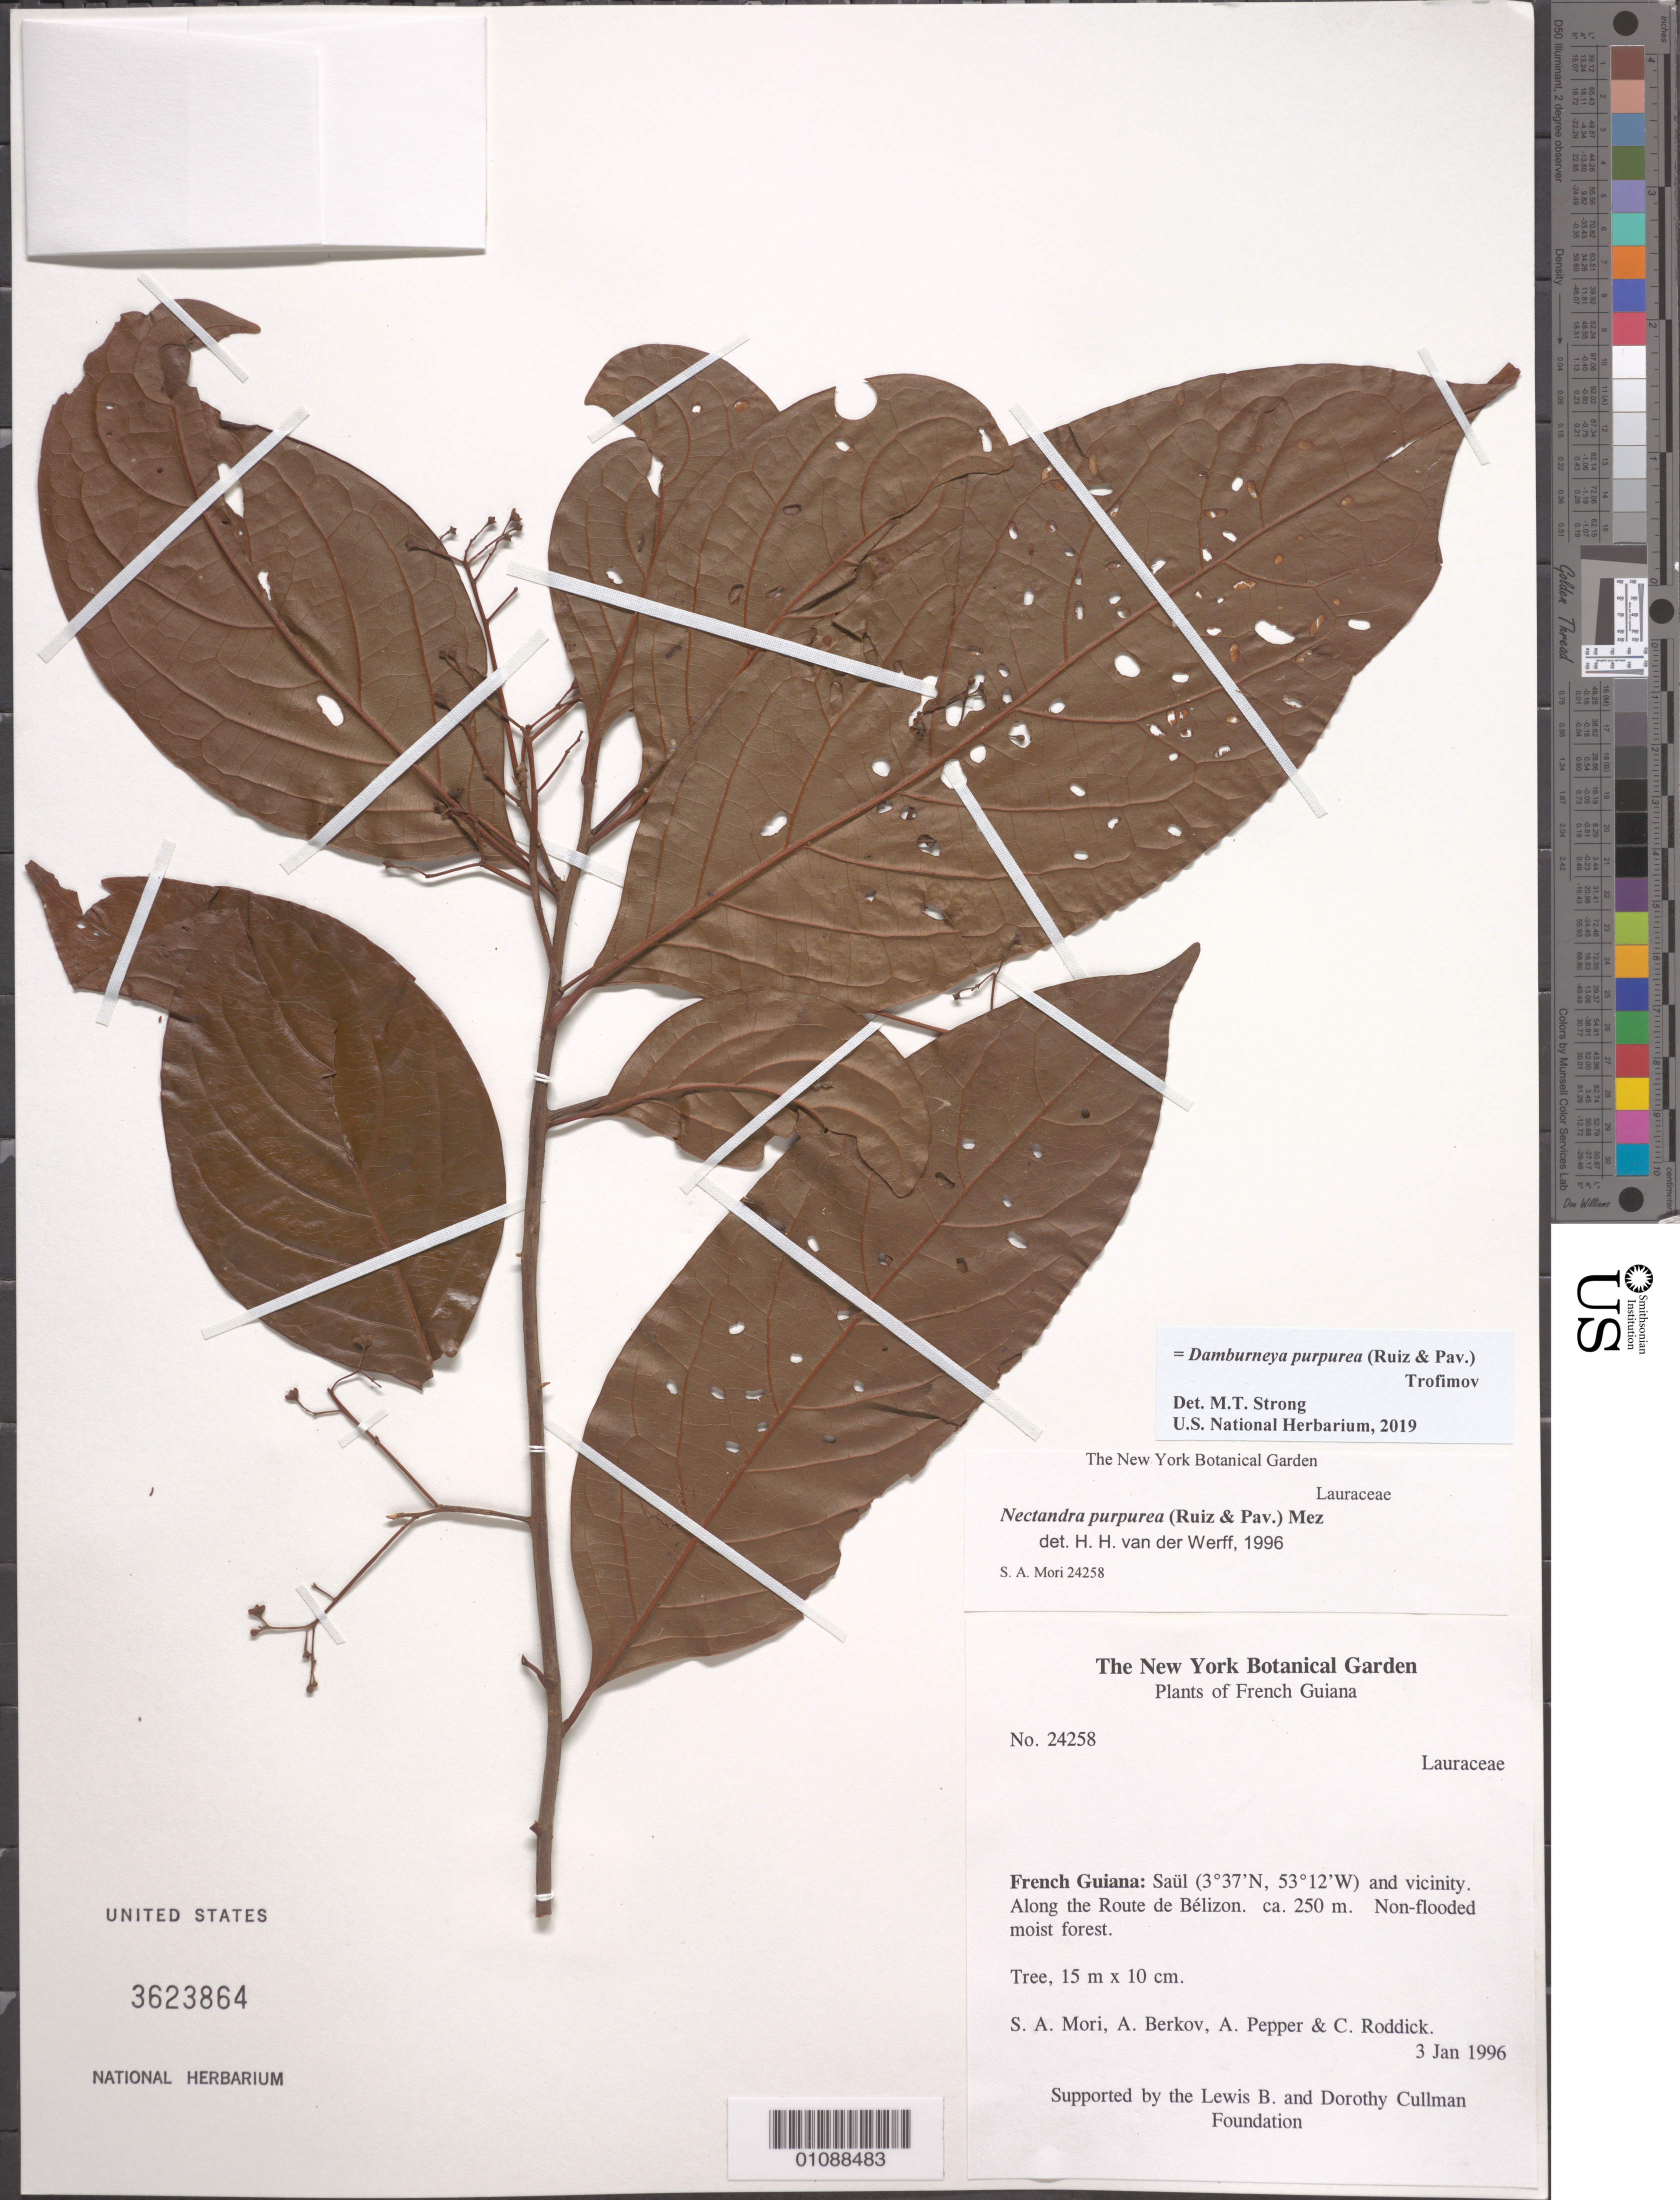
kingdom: Plantae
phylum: Tracheophyta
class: Magnoliopsida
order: Laurales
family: Lauraceae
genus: Damburneya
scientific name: Damburneya nitida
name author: (Mez) Trofimov & Rohwer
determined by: Strong, Mark T., (BOT), Smithsonian Institution - National Museum of Natural History (UNITED STATES)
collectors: S. Mori, A. Berkov, A. Pepper & C. Roddick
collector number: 24258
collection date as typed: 3-Jan-96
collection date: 1996-01-03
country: French Guiana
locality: Saül and vic., Route de Bélizon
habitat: Non-flooded moist forest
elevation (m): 250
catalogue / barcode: US 3623864